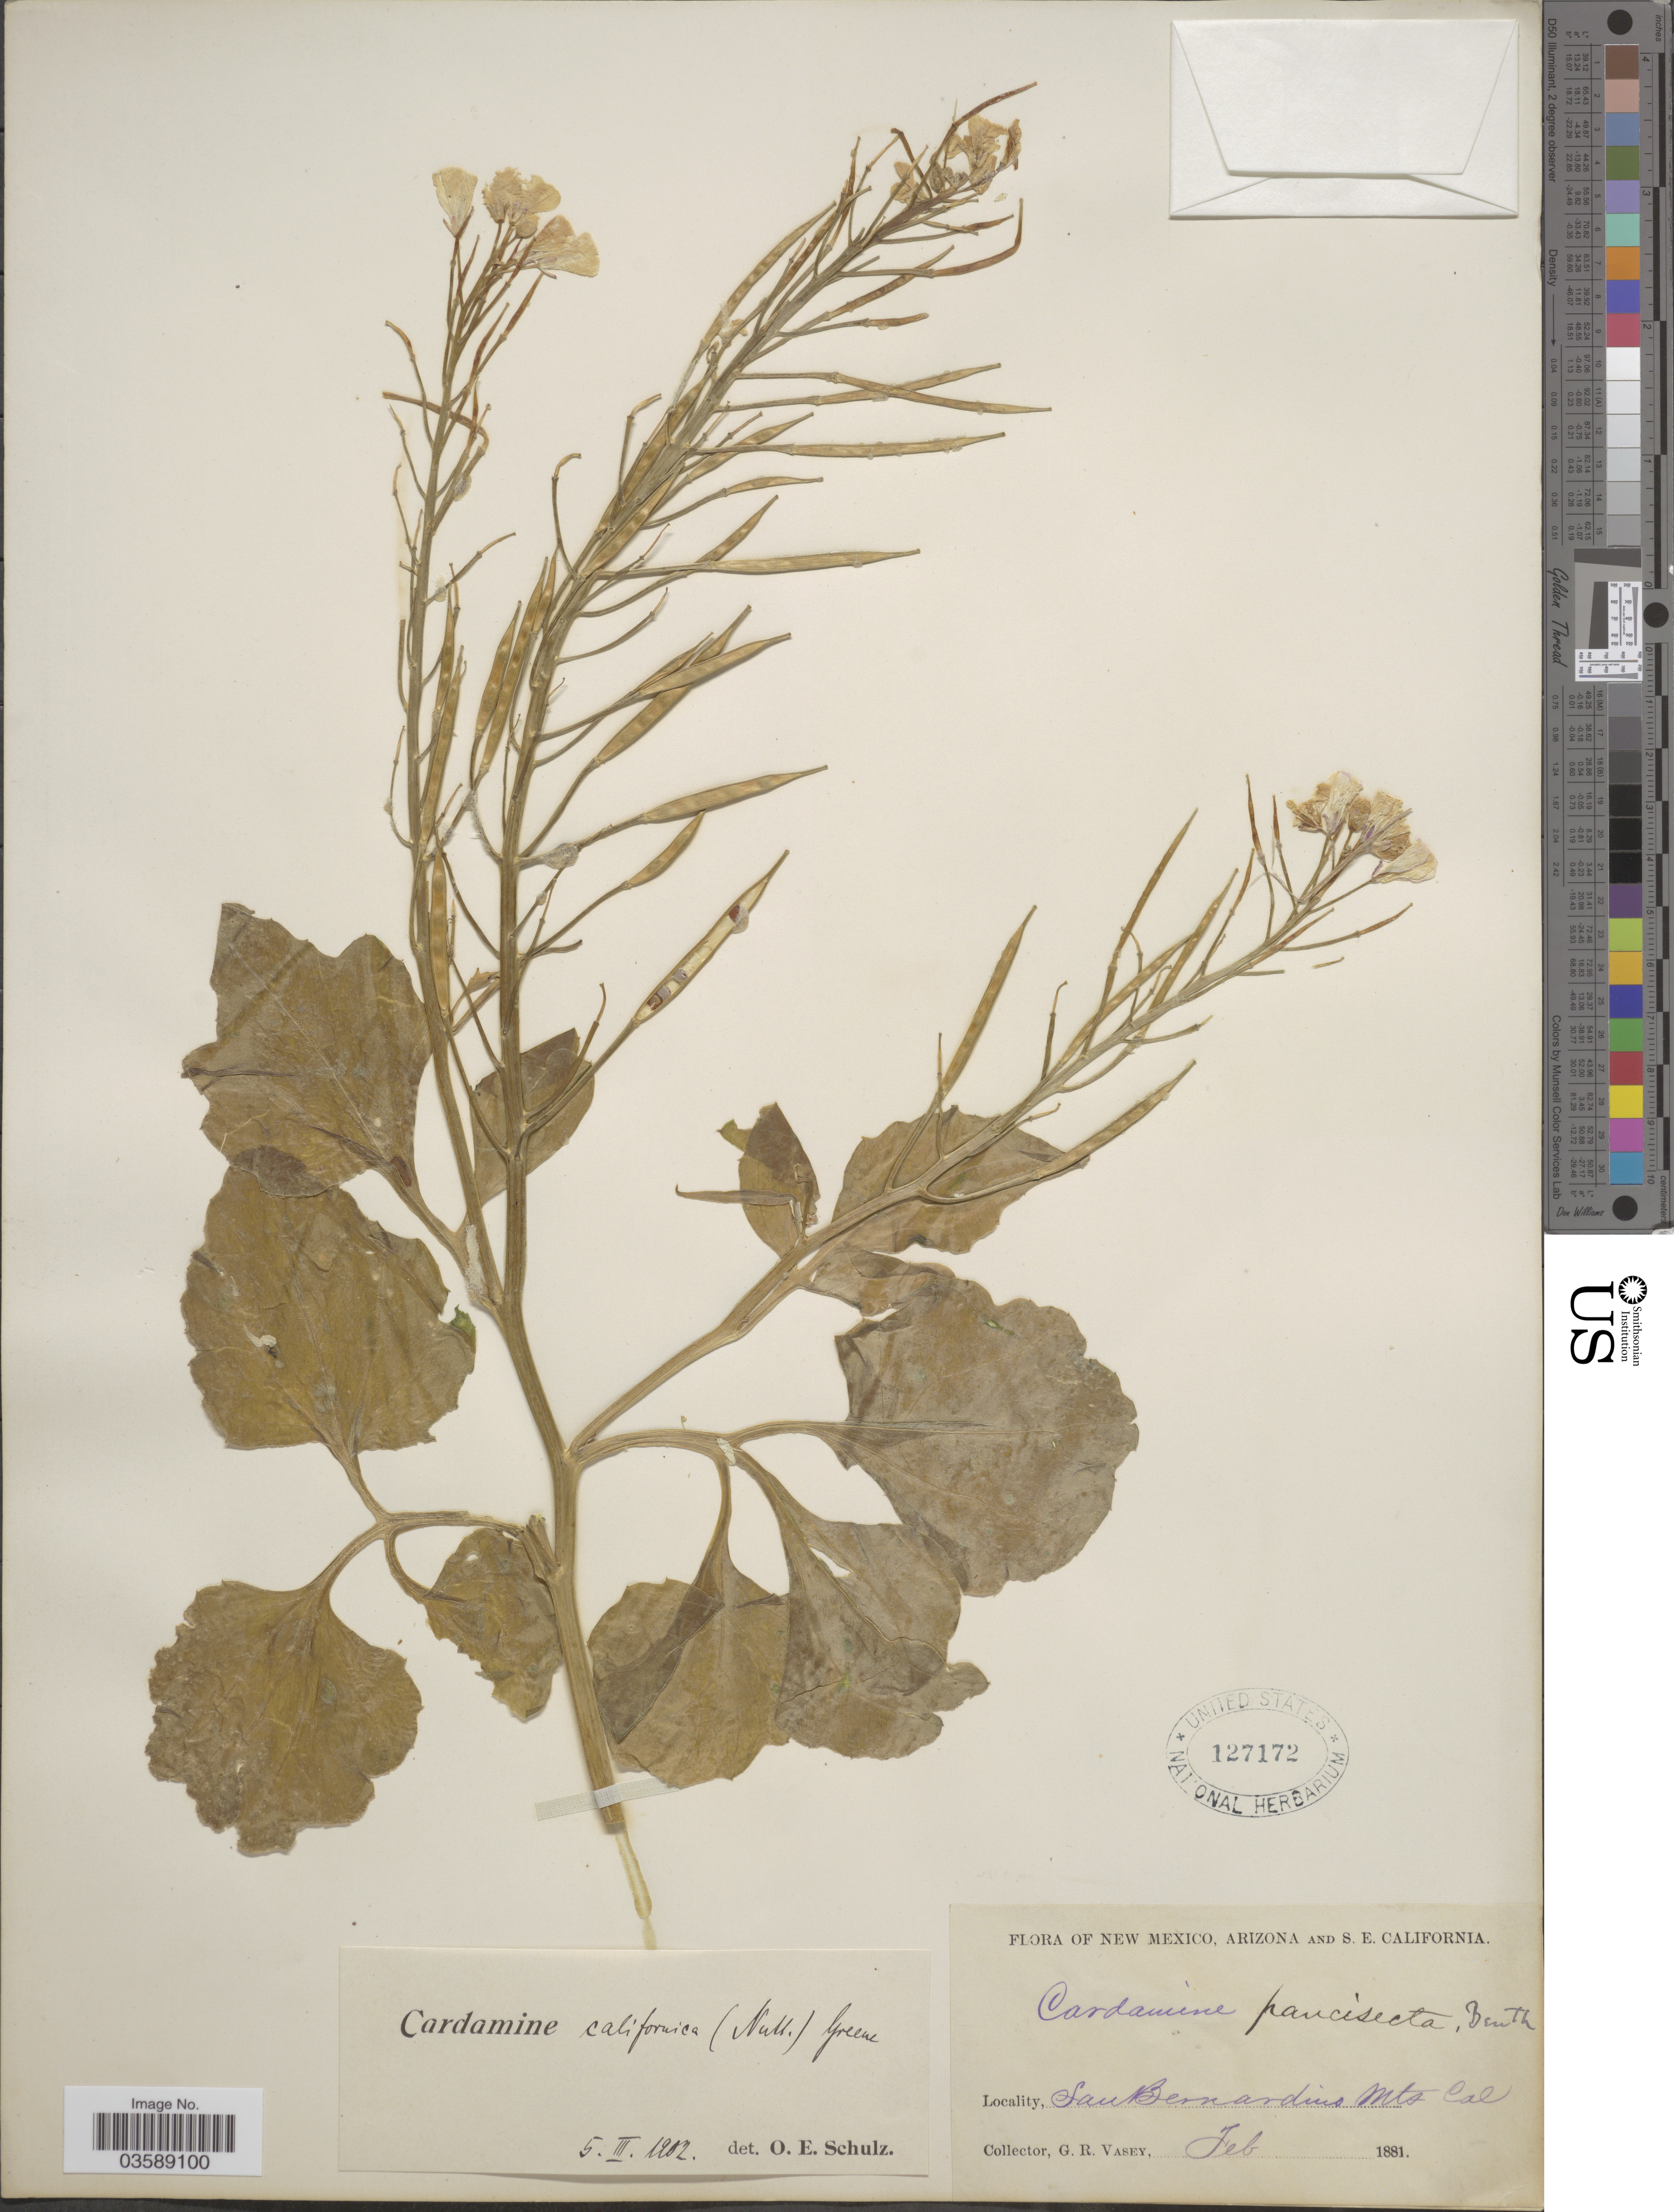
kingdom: Plantae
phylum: Tracheophyta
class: Magnoliopsida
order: Brassicales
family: Brassicaceae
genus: Cardamine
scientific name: Cardamine californica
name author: (Nutt.) Greene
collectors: G. R. Vasey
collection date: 1881-02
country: United States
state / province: California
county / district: San Bernardino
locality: S. E. California. San Bernardino Mts.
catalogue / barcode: US 127172